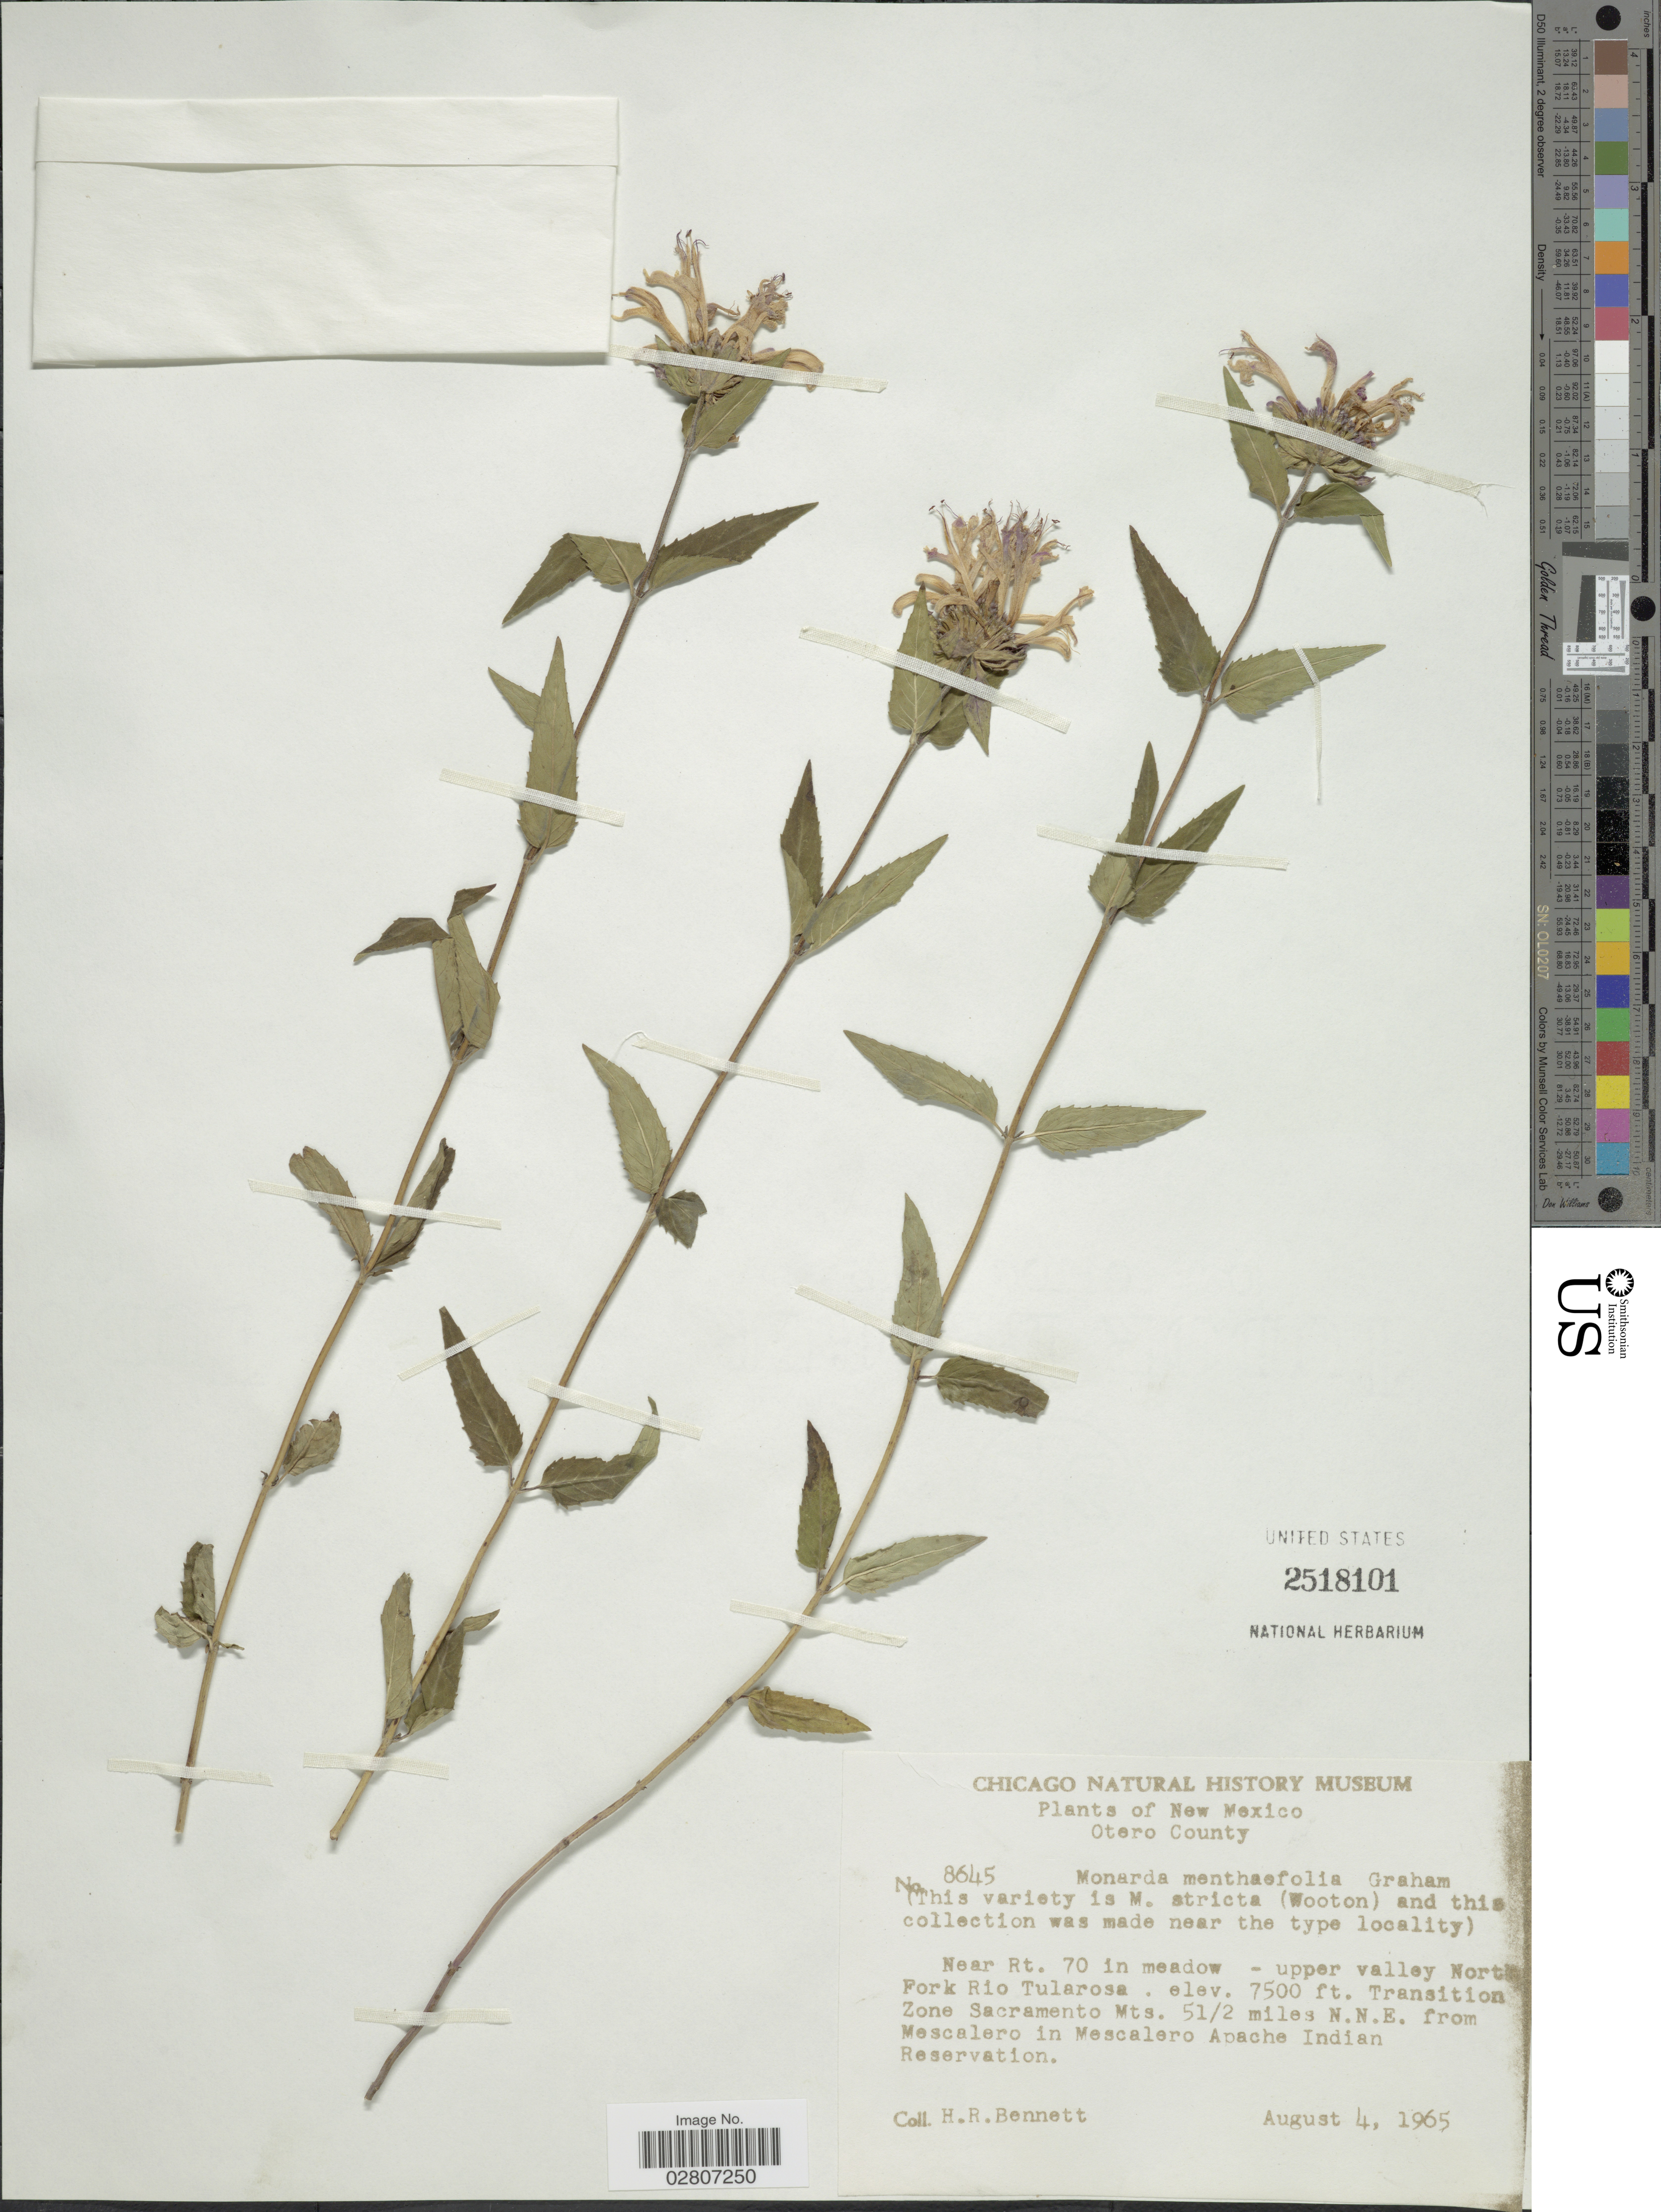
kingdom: Plantae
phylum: Tracheophyta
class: Magnoliopsida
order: Lamiales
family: Lamiaceae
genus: Monarda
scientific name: Monarda fistulosa var. menthifolia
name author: (Graham) Fernald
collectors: H. R. Bennett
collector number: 8645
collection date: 1965-08-04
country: United States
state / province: New Mexico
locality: Otero County. Near Rt. 70 in meadow - upper valley North Fork Rio Tularosa. Transition Zone Sacramento Mts. 51/2 miles N.N.E. from Mescalero in Mesacalero Apache Indian Reservation.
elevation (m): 2286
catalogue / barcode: US 2518101